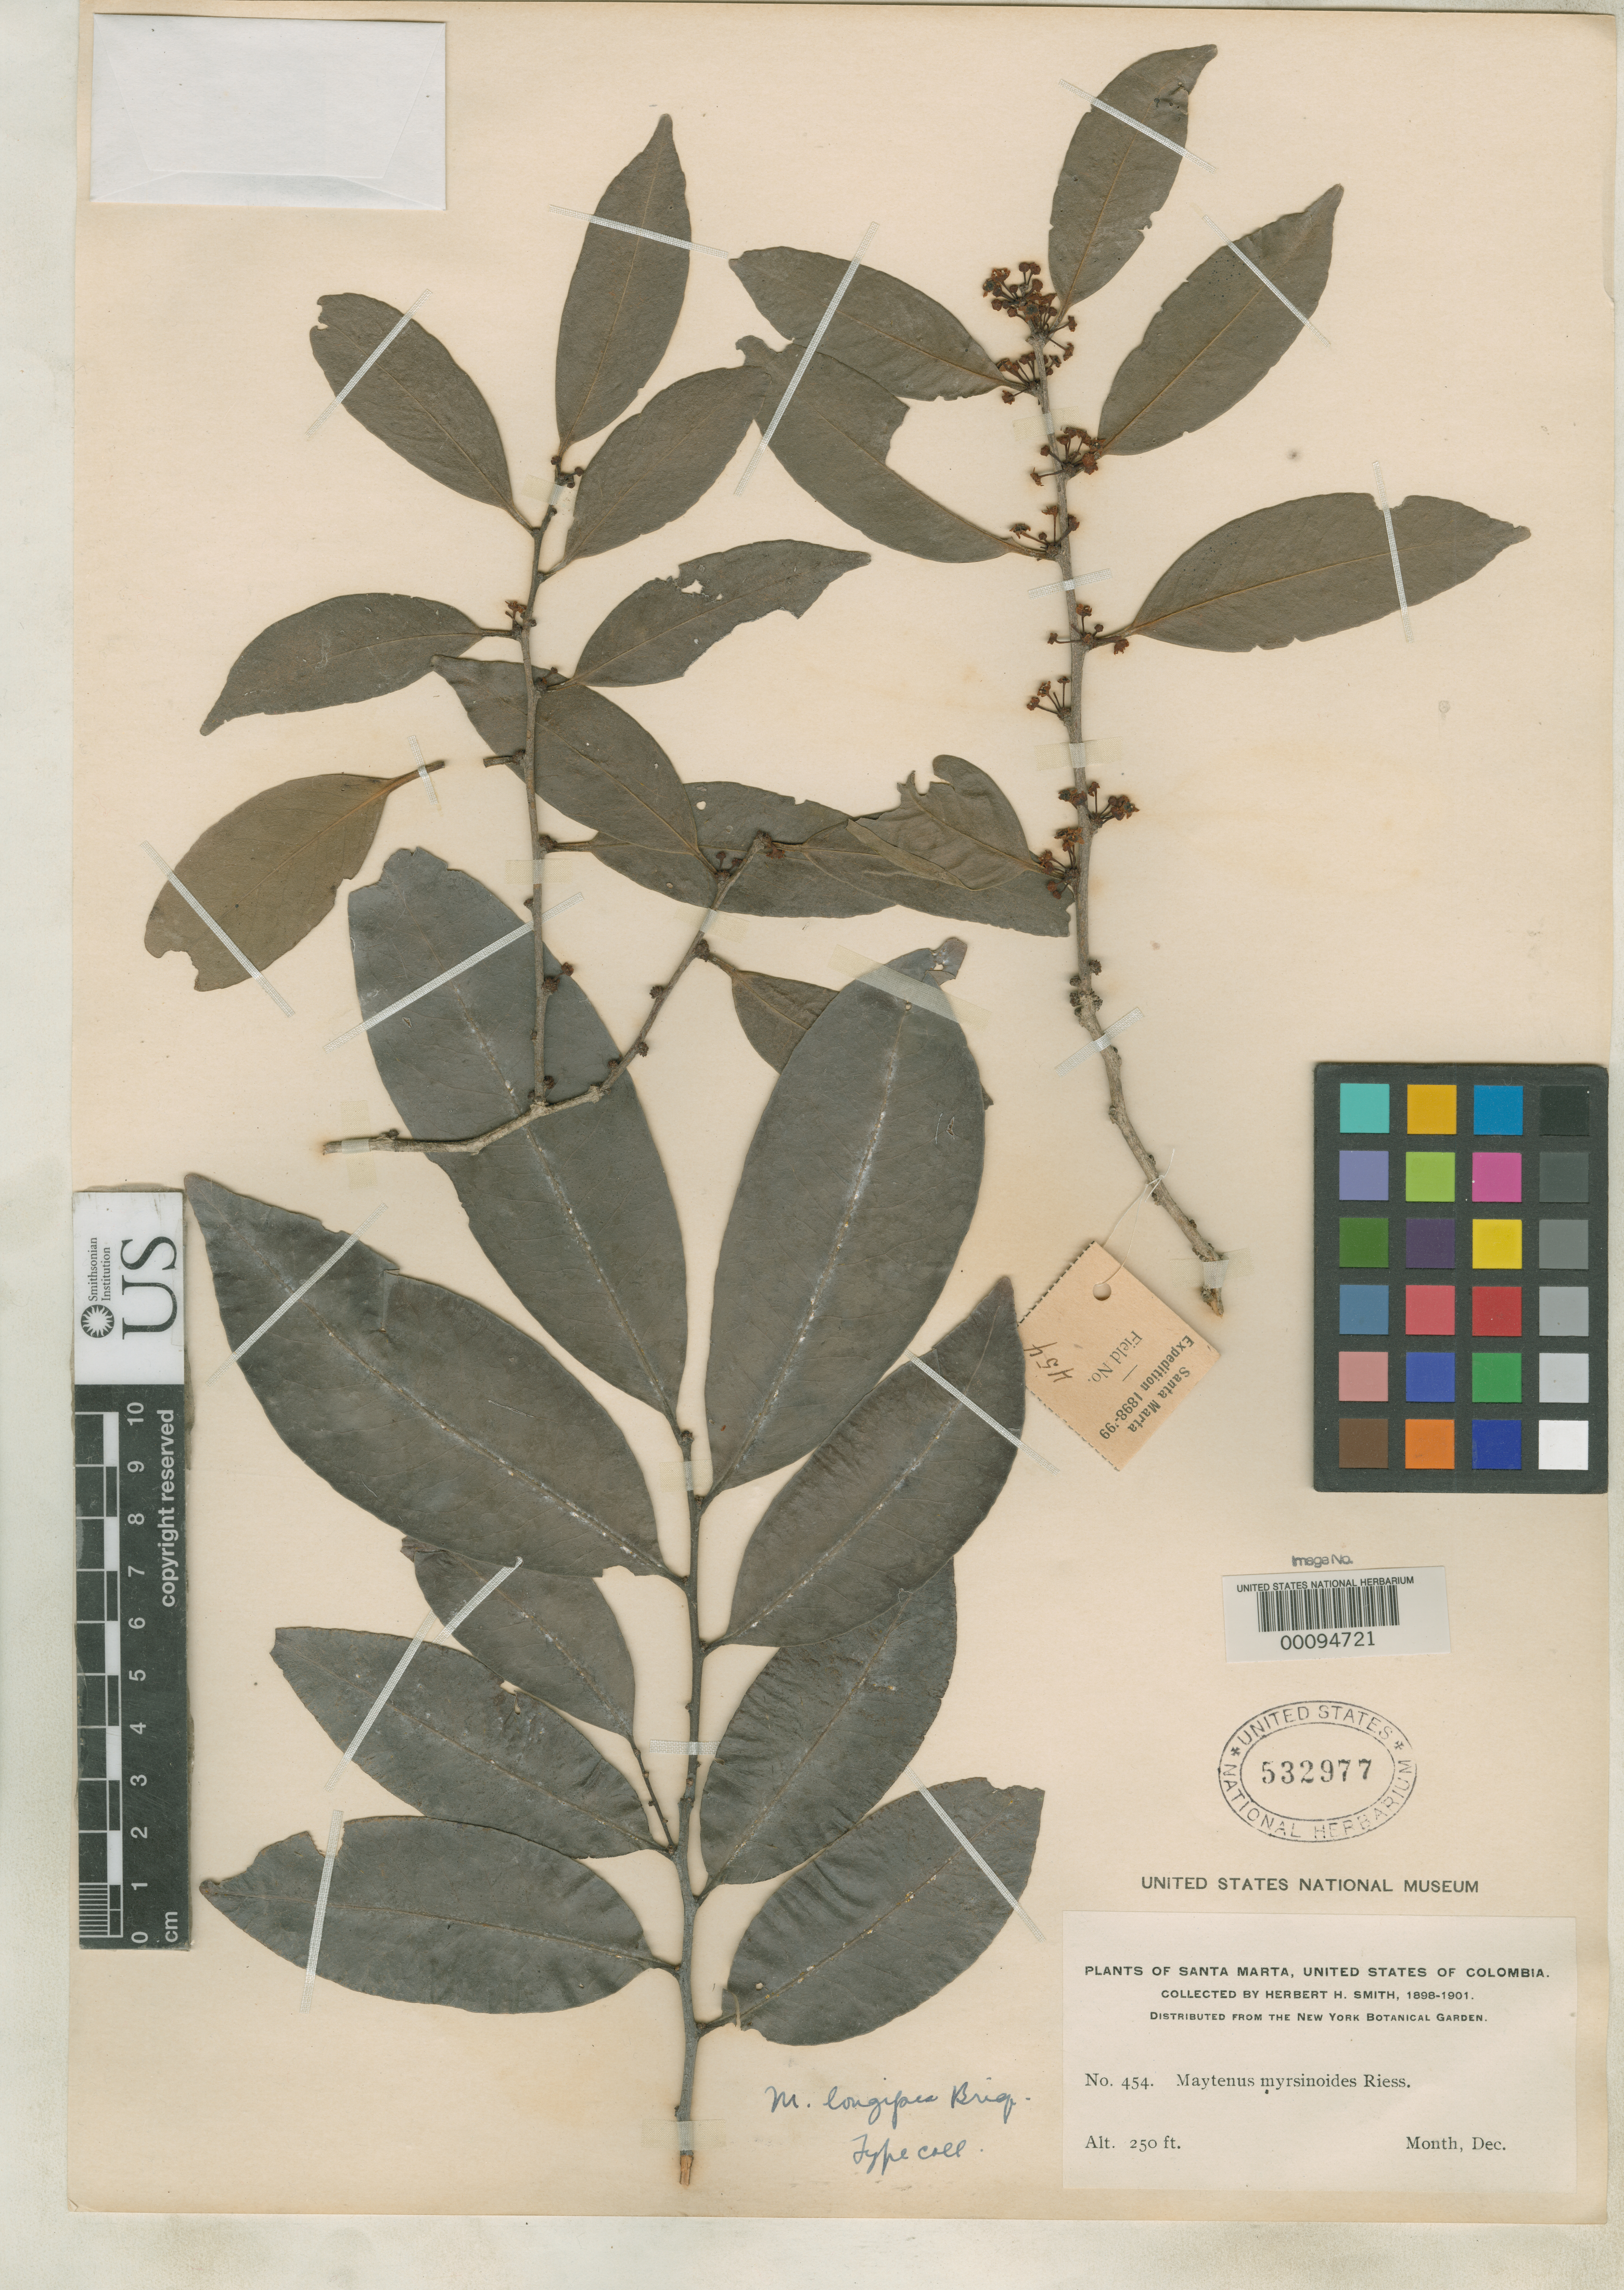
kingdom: Plantae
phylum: Tracheophyta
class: Magnoliopsida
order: Celastrales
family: Celastraceae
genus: Maytenus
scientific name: Maytenus longipes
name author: Briq.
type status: Isotype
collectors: Herbert H. Smith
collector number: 454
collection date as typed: Dec 1898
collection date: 1898-12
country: Colombia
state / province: Magdalena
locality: Santa Marta.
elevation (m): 76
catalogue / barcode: US 532977